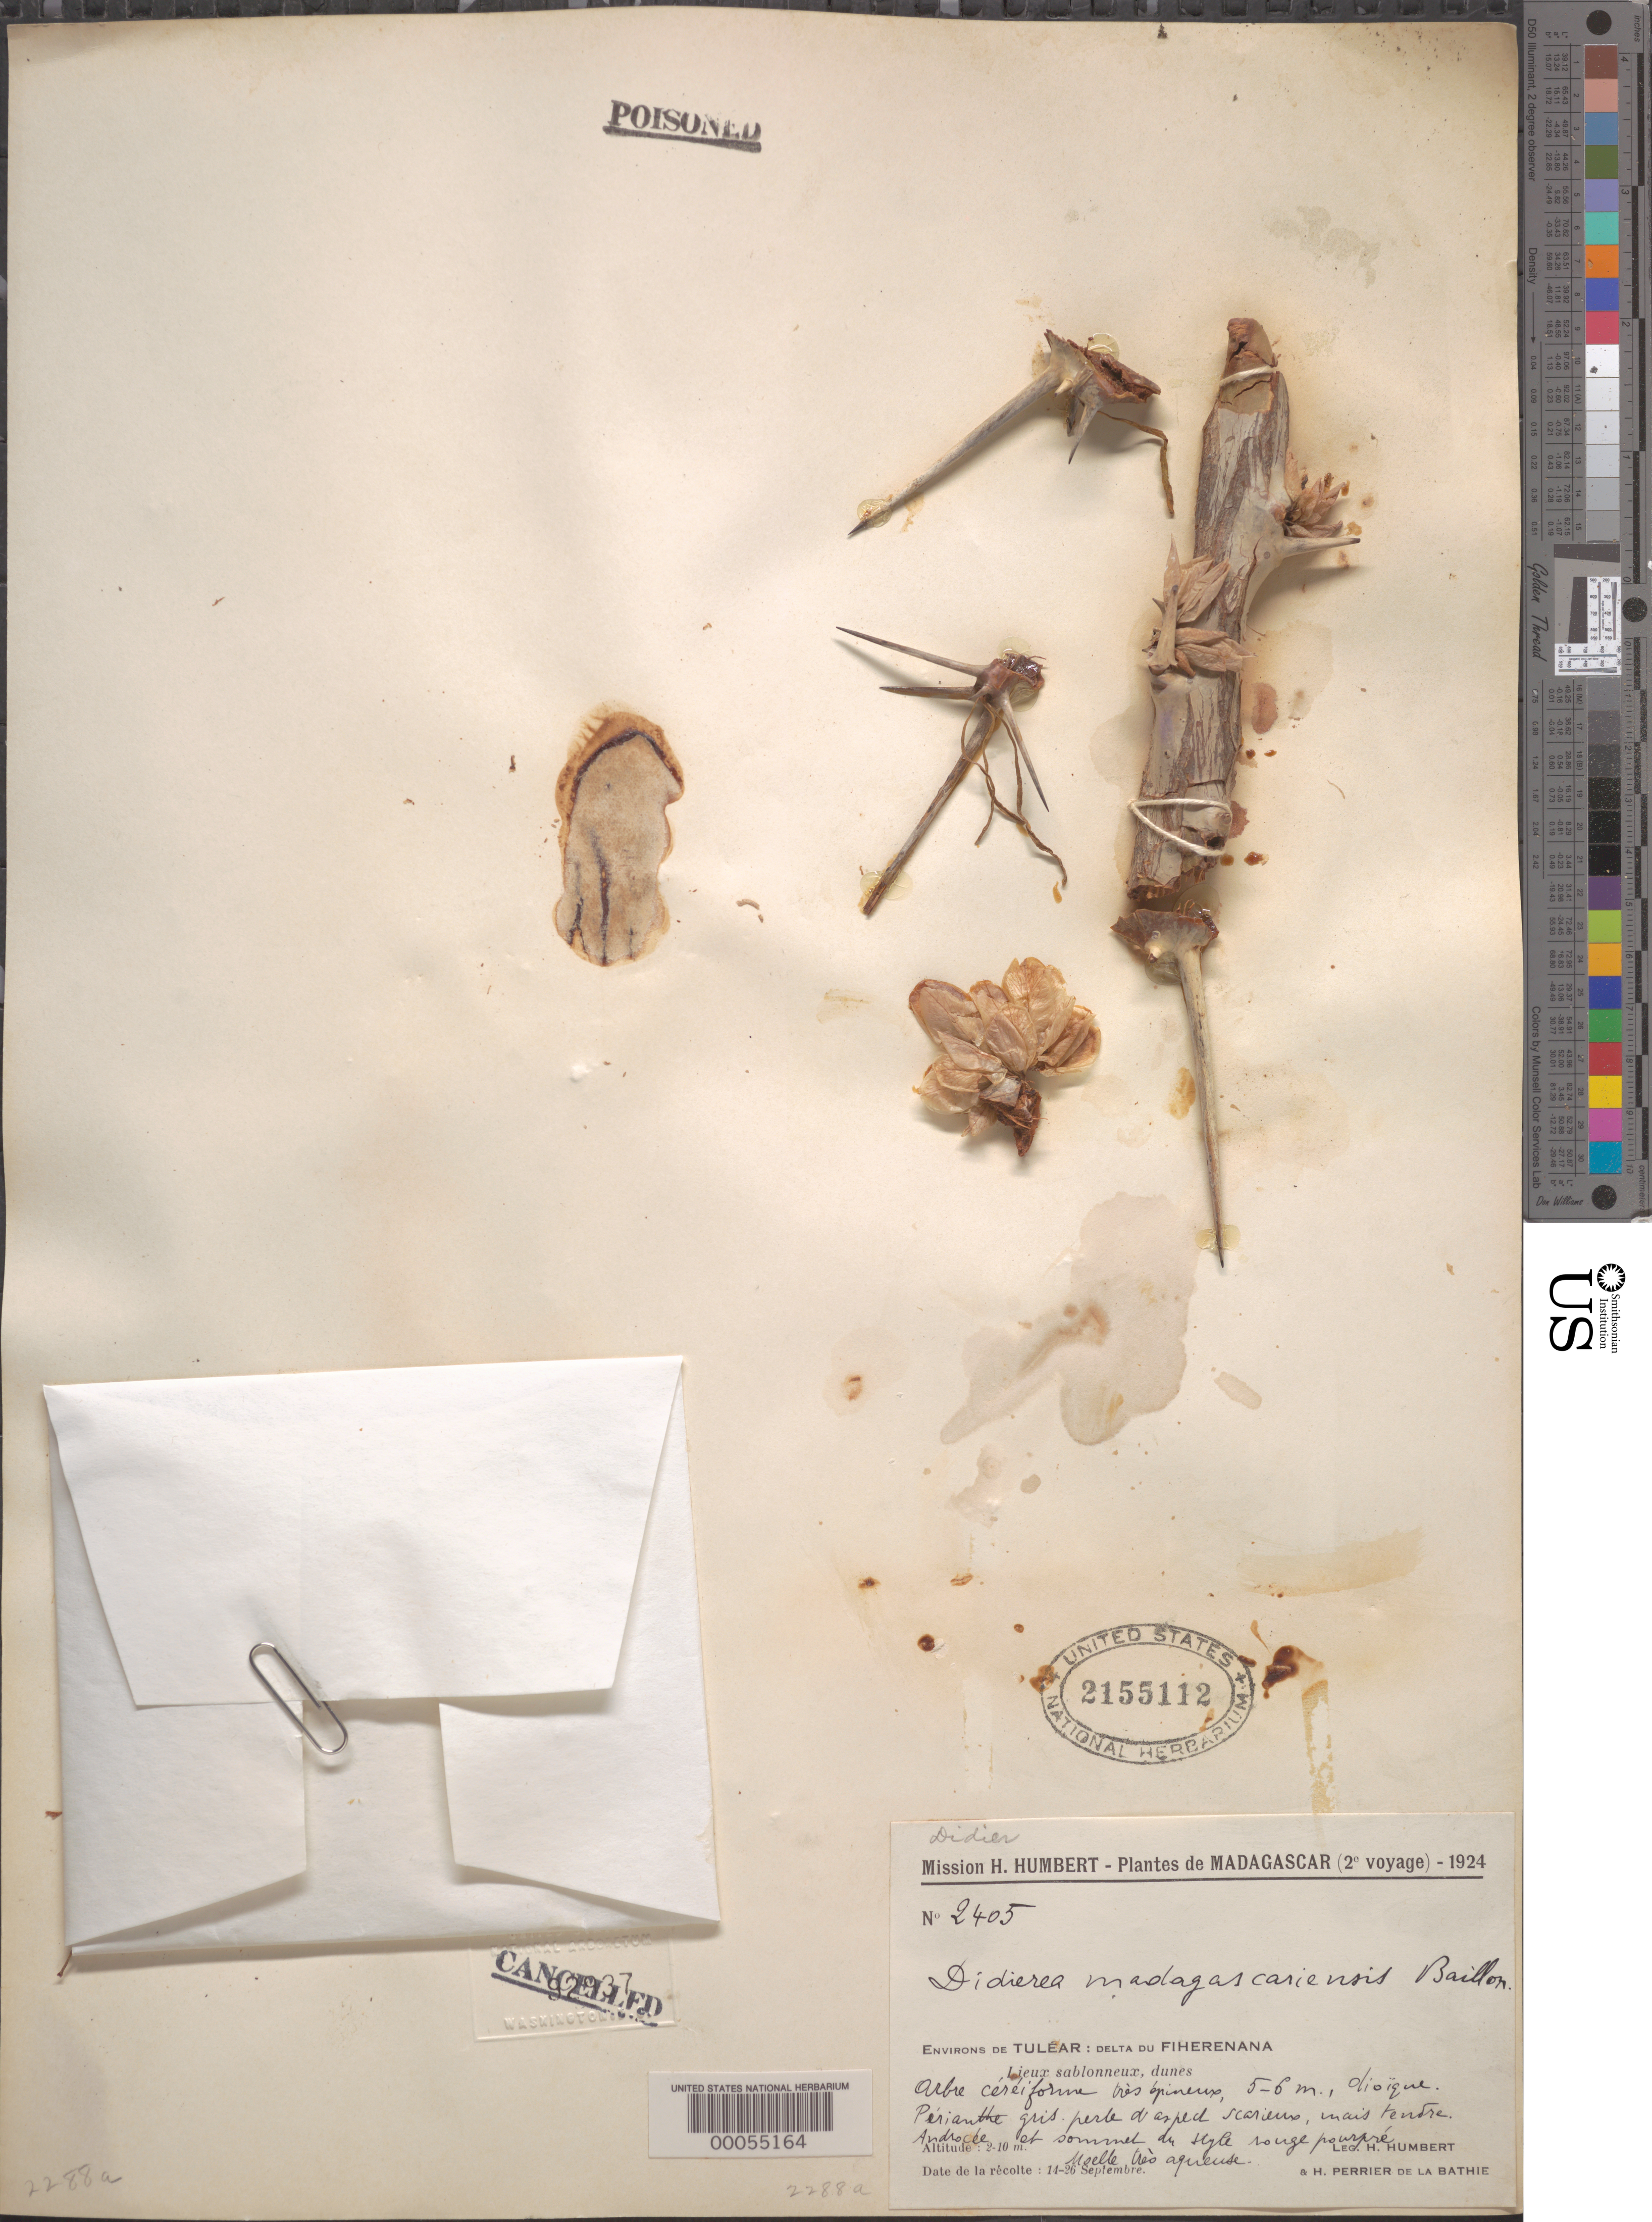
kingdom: Plantae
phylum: Tracheophyta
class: Magnoliopsida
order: Caryophyllales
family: Didiereaceae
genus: Didierea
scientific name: Didierea madagascariensis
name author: Baill.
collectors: H. Humbert & H. Perrier de la Bâthie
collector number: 2405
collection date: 1924-09-14/1924-09-26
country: Madagascar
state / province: Atsimo-Andrefana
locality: Environs de Tuléar: Delta du Fiherenana.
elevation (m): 2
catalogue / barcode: US 2155112